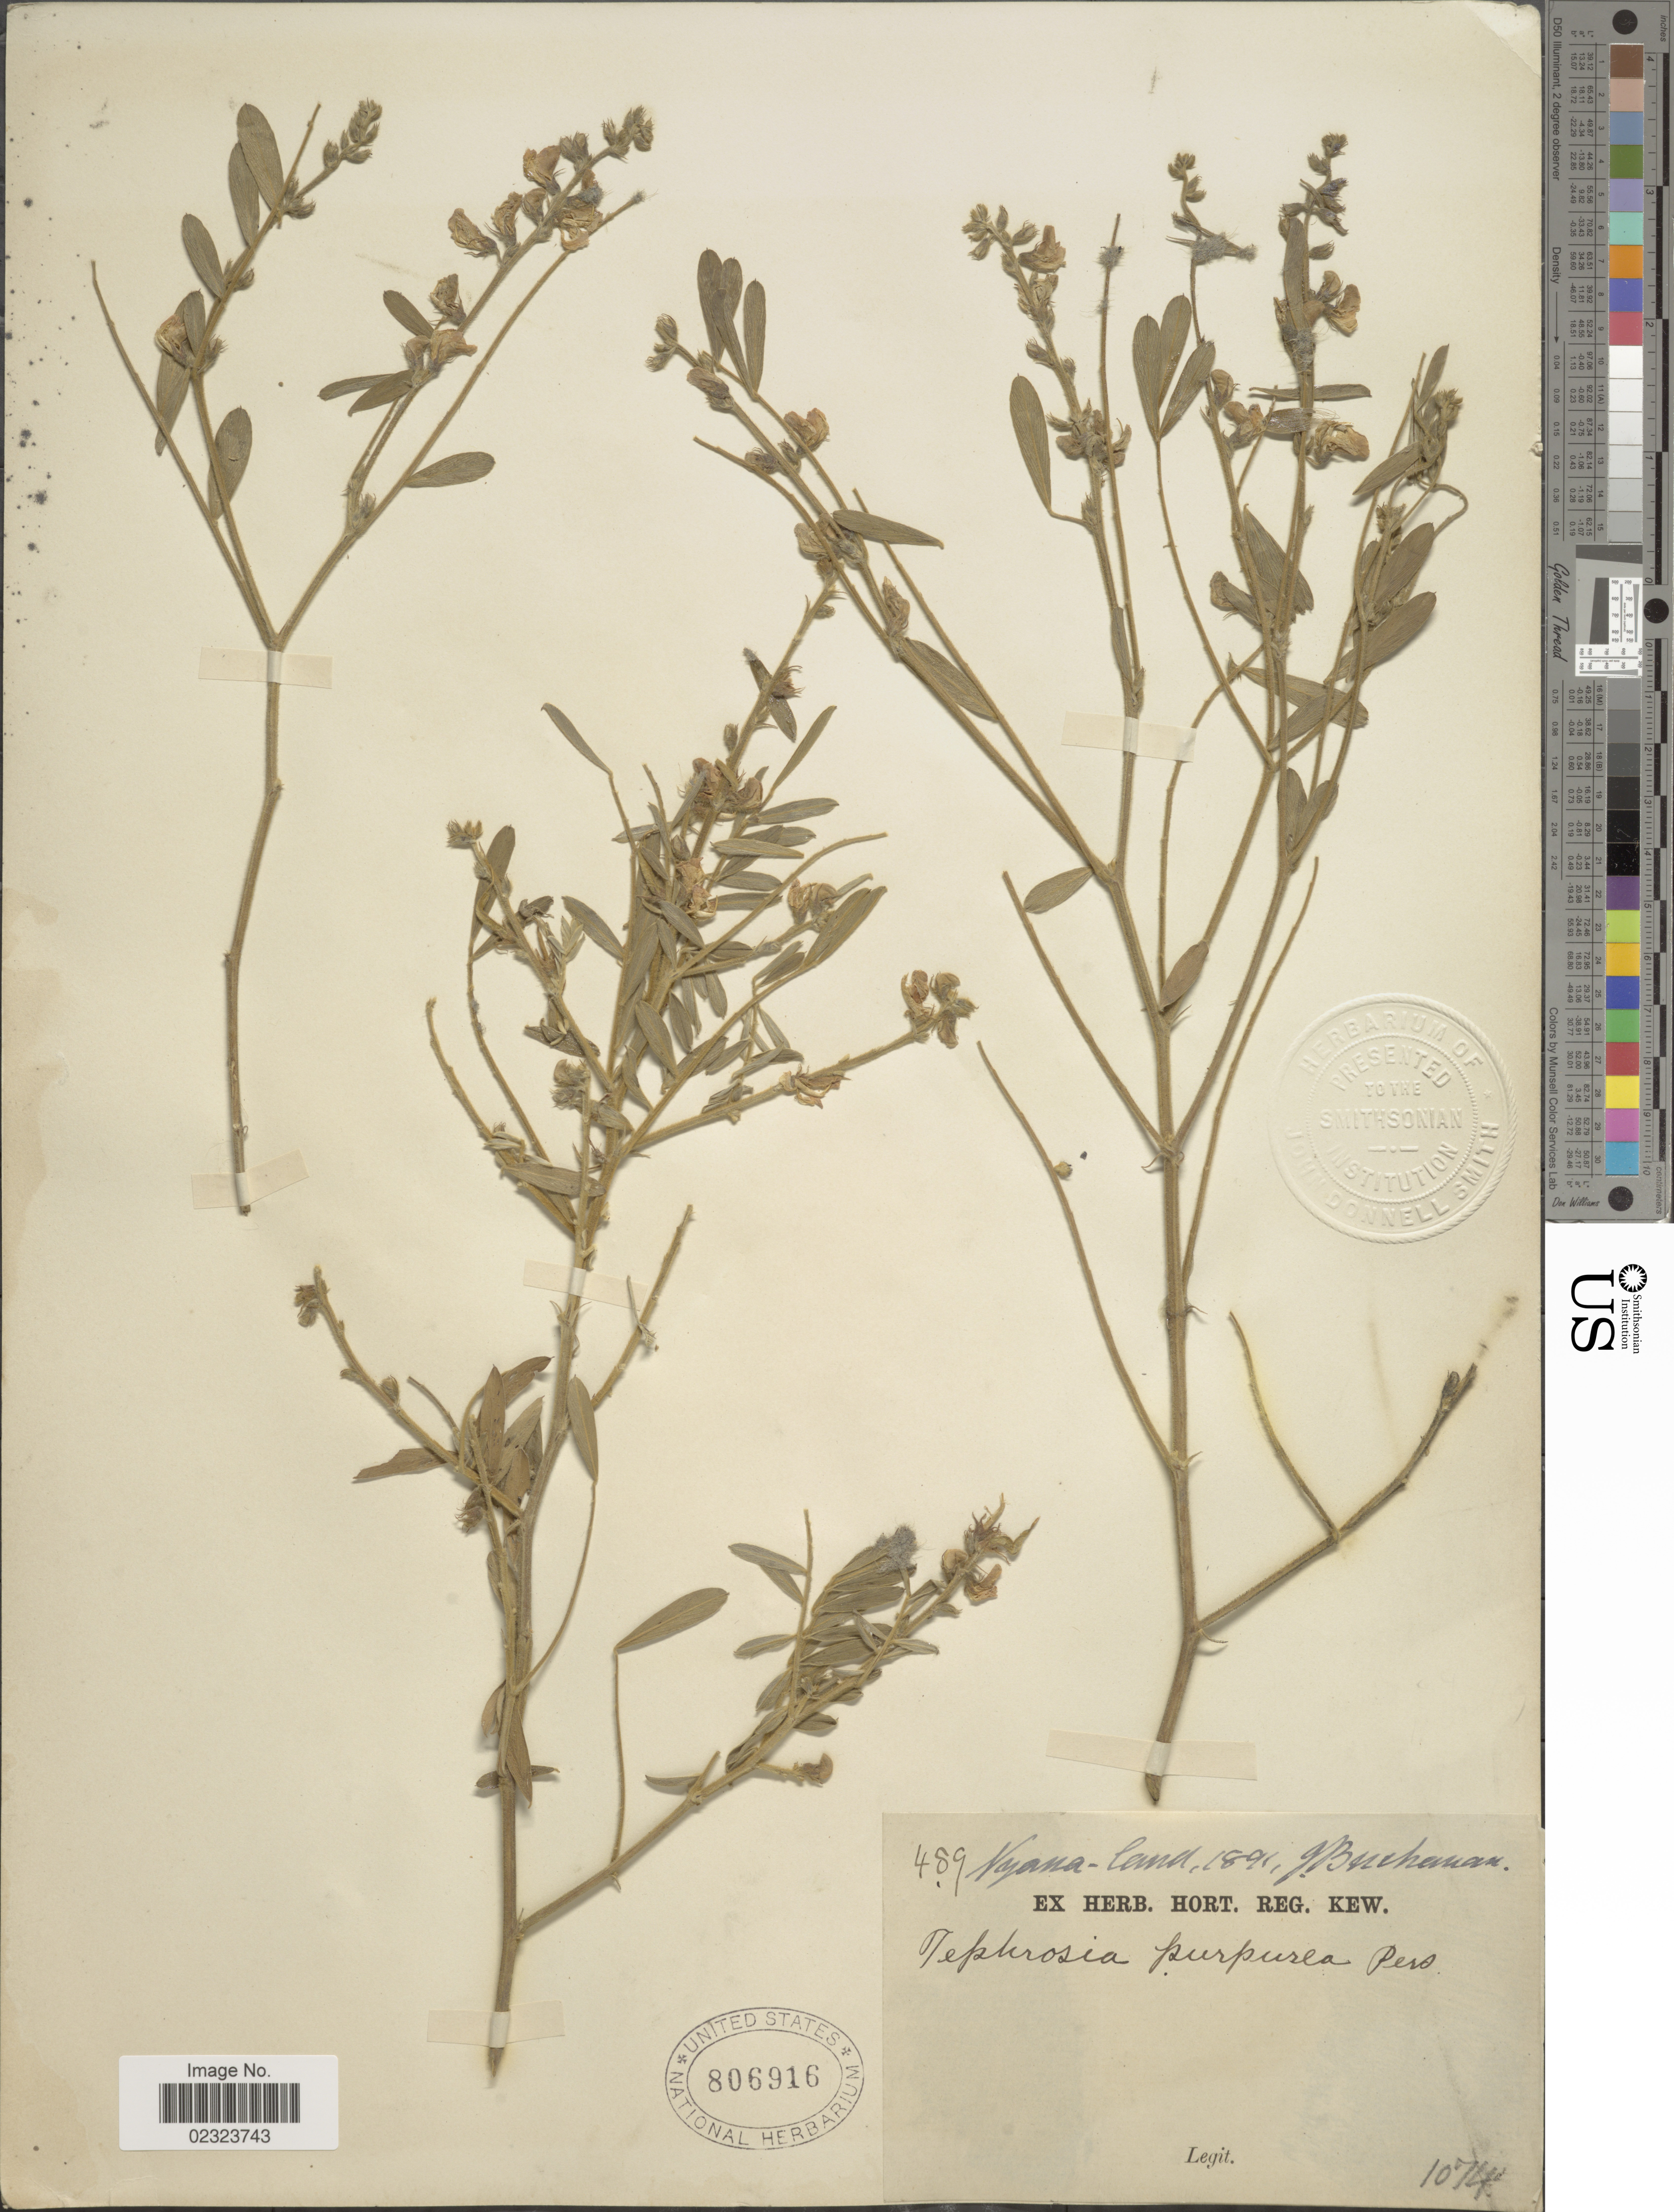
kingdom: Plantae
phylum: Tracheophyta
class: Magnoliopsida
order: Fabales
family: Fabaceae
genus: Tephrosia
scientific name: Tephrosia purpurea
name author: (L.) Pers.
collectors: J. Buchanan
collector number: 489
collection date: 1891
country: Malawi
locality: Nyasa-land.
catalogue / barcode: US 806916